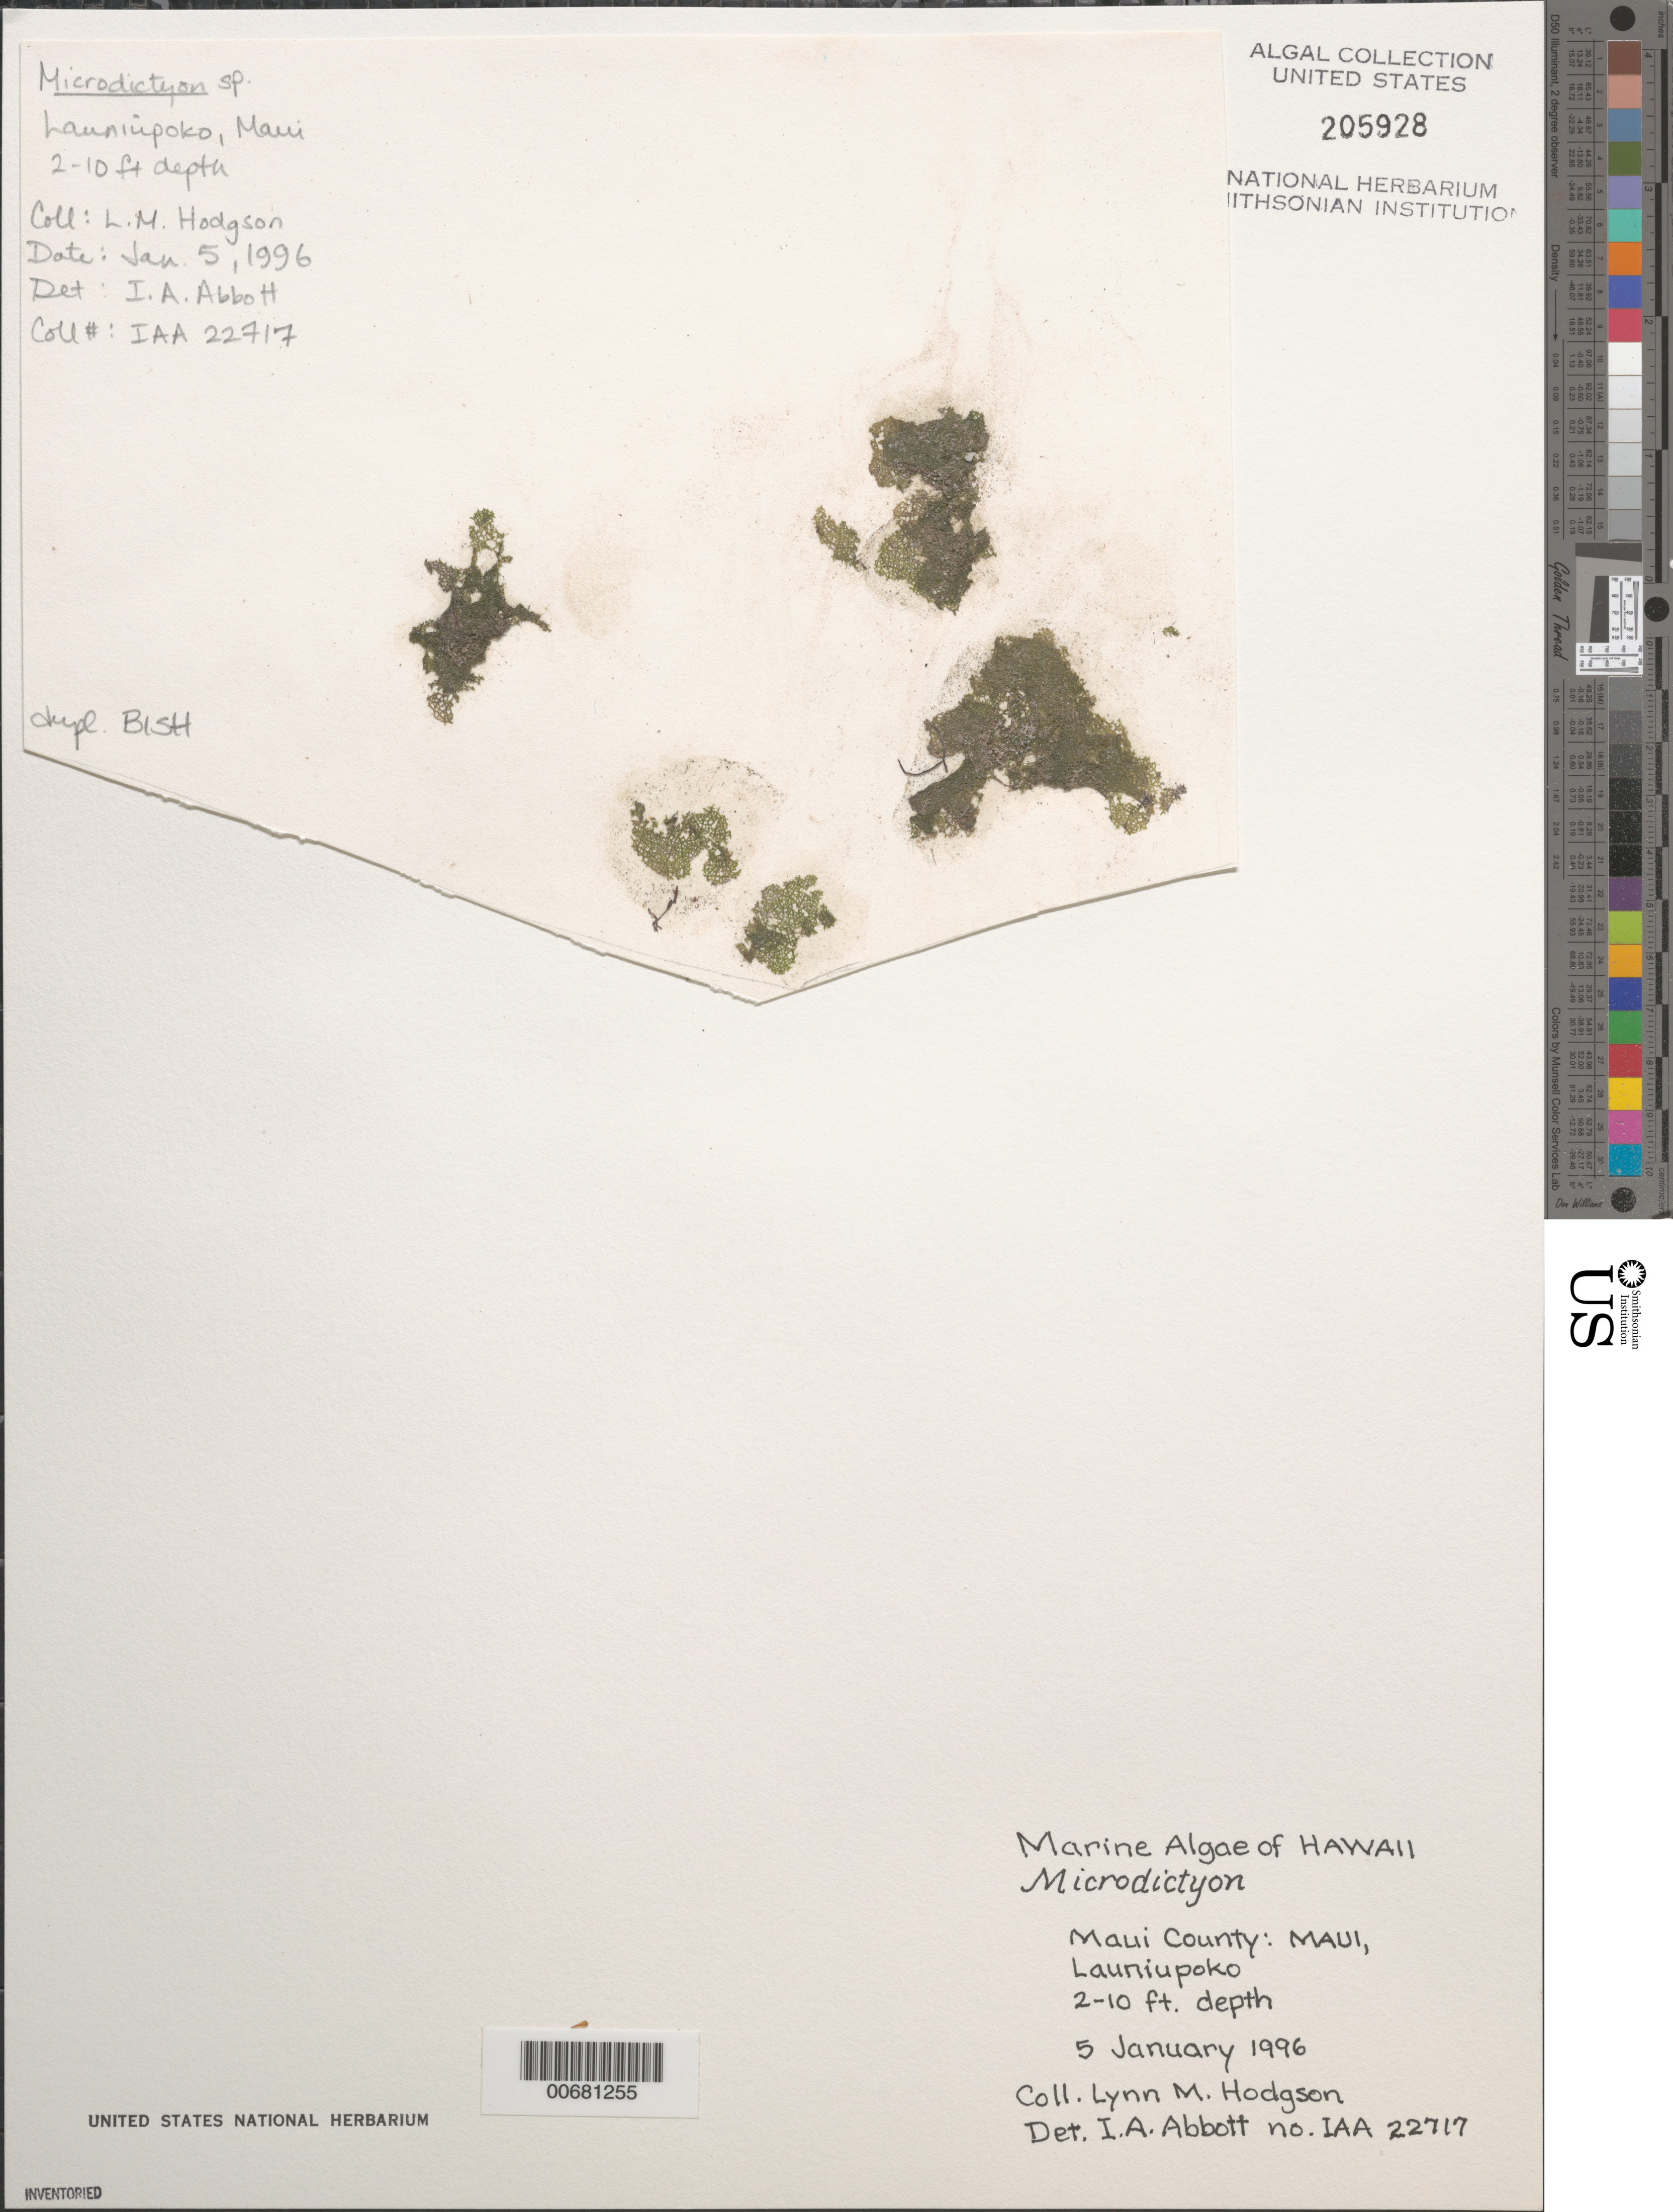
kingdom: Plantae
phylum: Chlorophyta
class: Ulvophyceae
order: Cladophorales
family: Anadyomenaceae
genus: Microdictyon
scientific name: Microdictyon sp.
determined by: Abbott, Isabella A.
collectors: L. M. Hodgson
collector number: IAA 22717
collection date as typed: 05 Jan 1996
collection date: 1996-01-05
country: United States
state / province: Hawaii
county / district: Maui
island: Maui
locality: Launiupoko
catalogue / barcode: US 205928